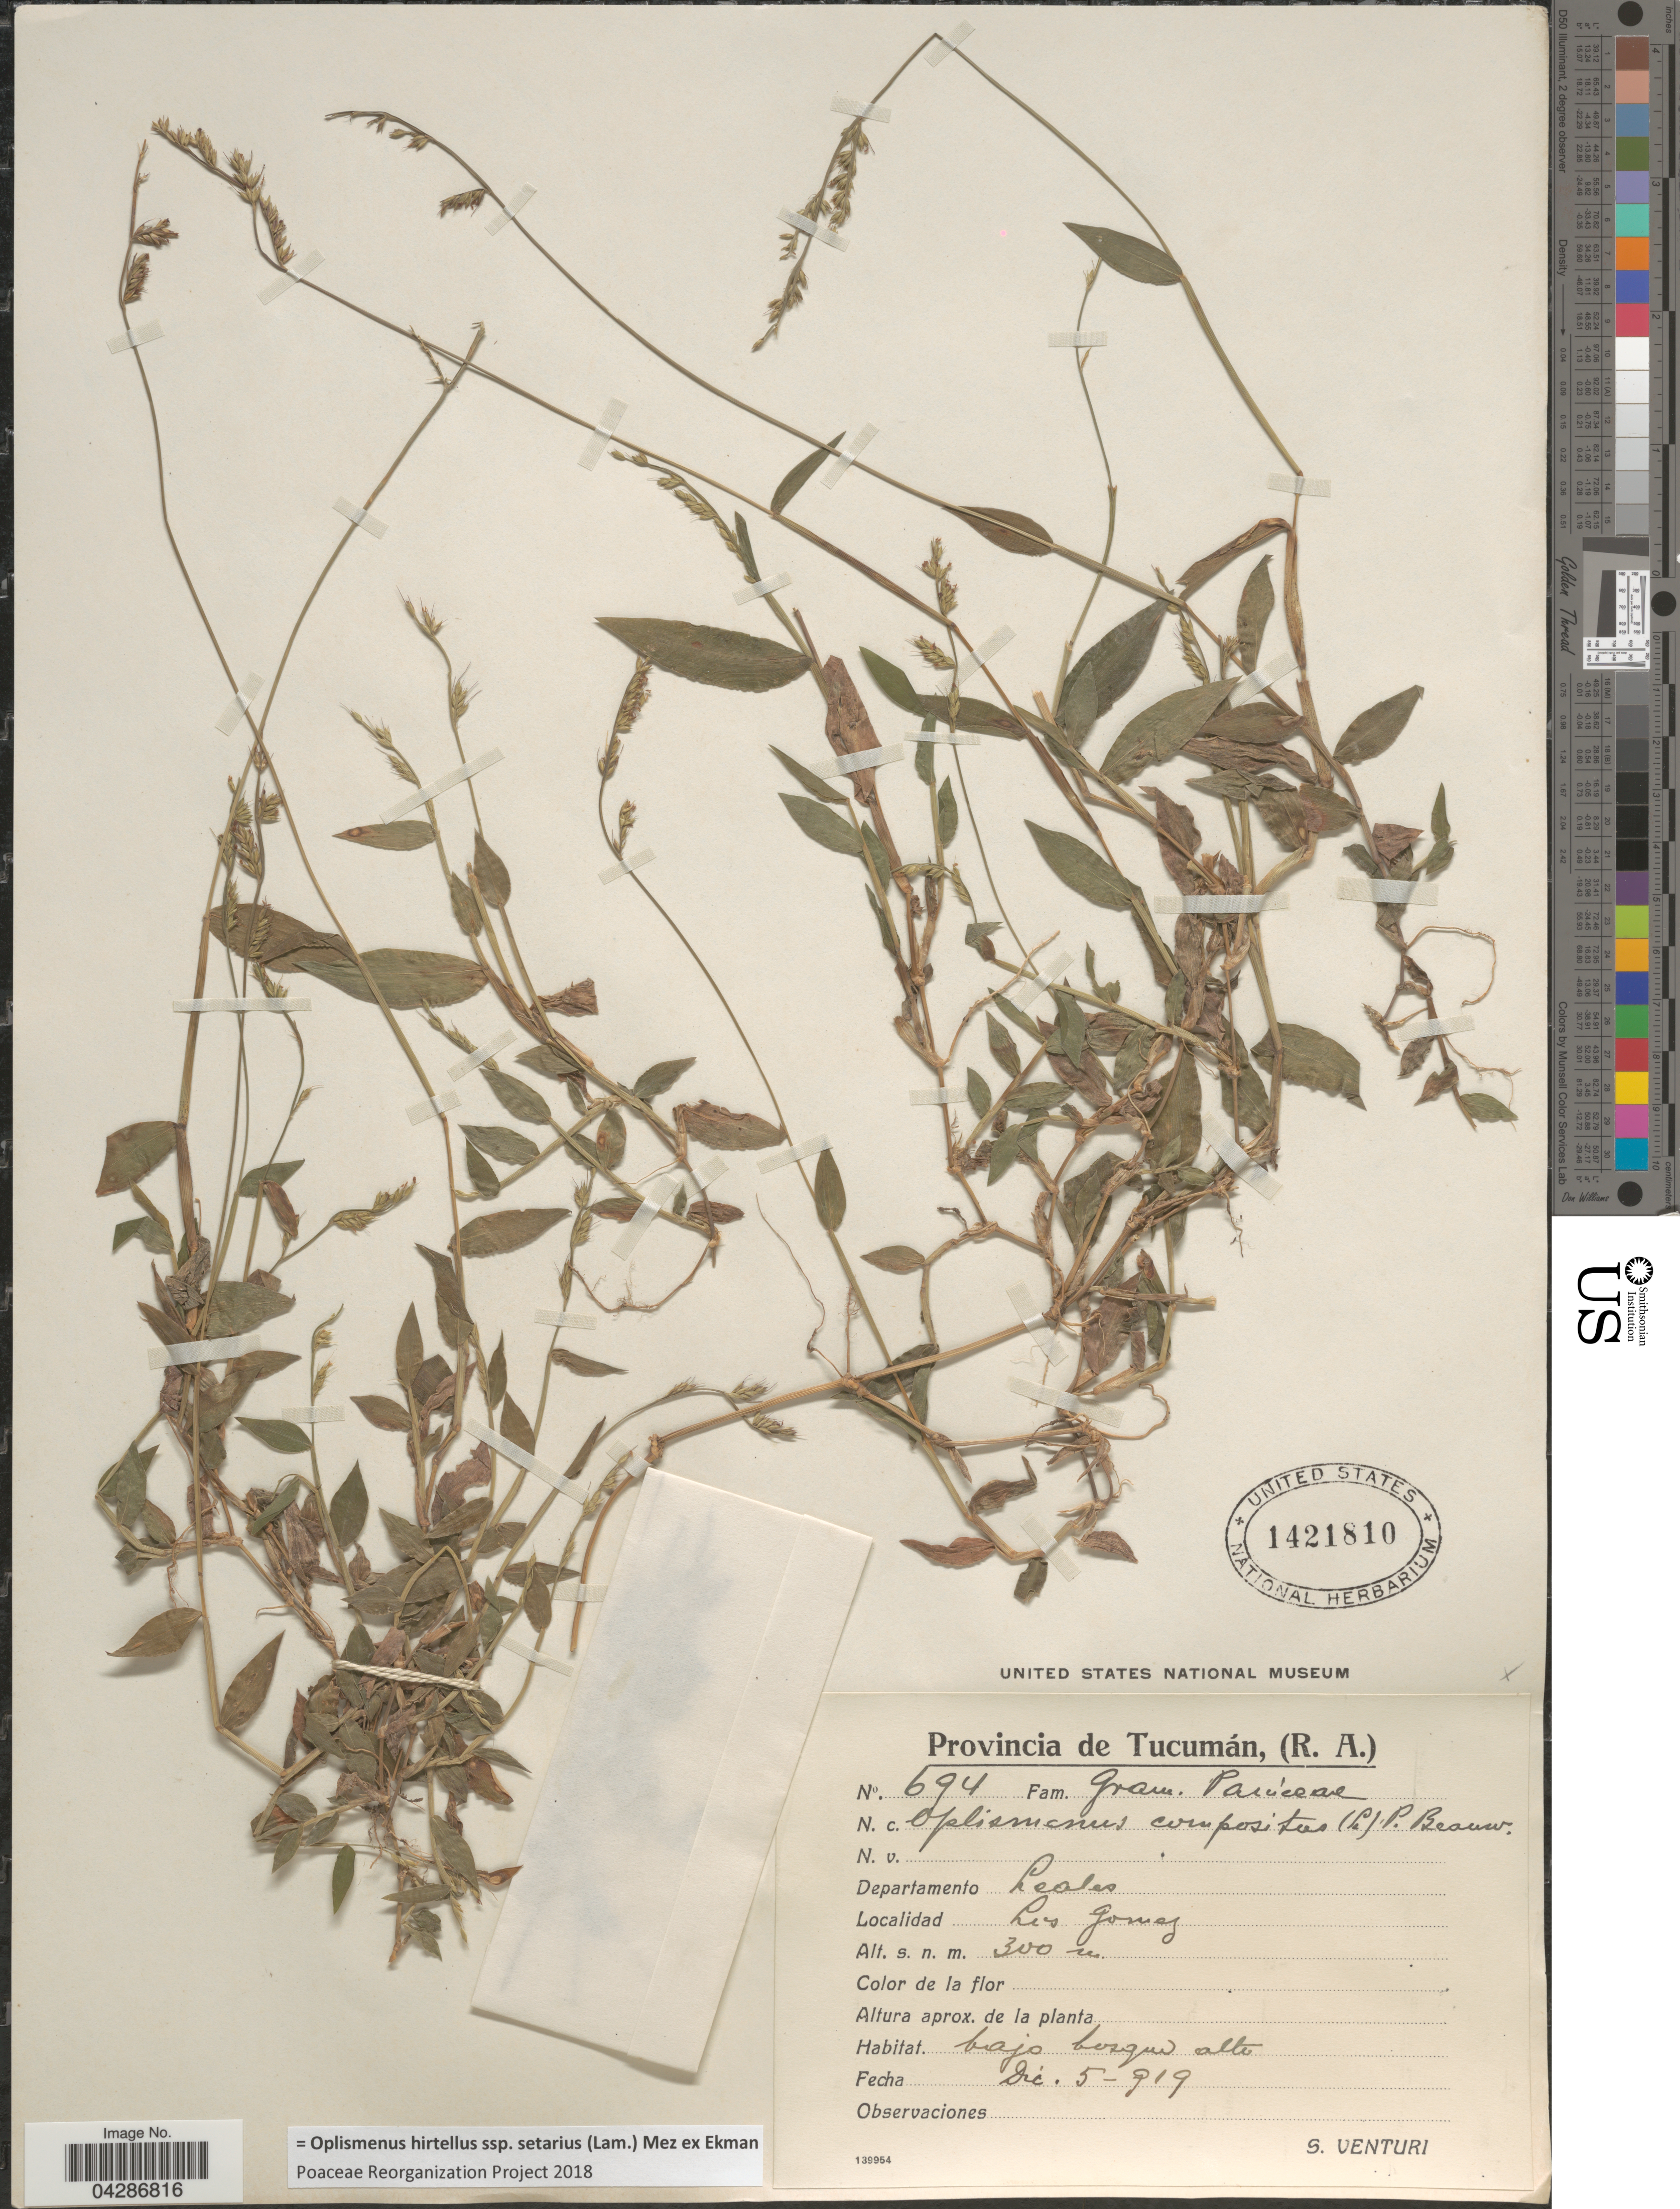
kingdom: Plantae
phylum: Tracheophyta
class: Liliopsida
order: Poales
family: Poaceae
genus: Oplismenus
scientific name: Oplismenus hirtellus subsp. setarius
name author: (Lam.) Mez ex Ekman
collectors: S. Venturi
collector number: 694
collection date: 1919-12-05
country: Argentina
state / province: Tucuman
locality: Departamento Leales. Los Gomez.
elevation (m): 300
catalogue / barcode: US 1421810